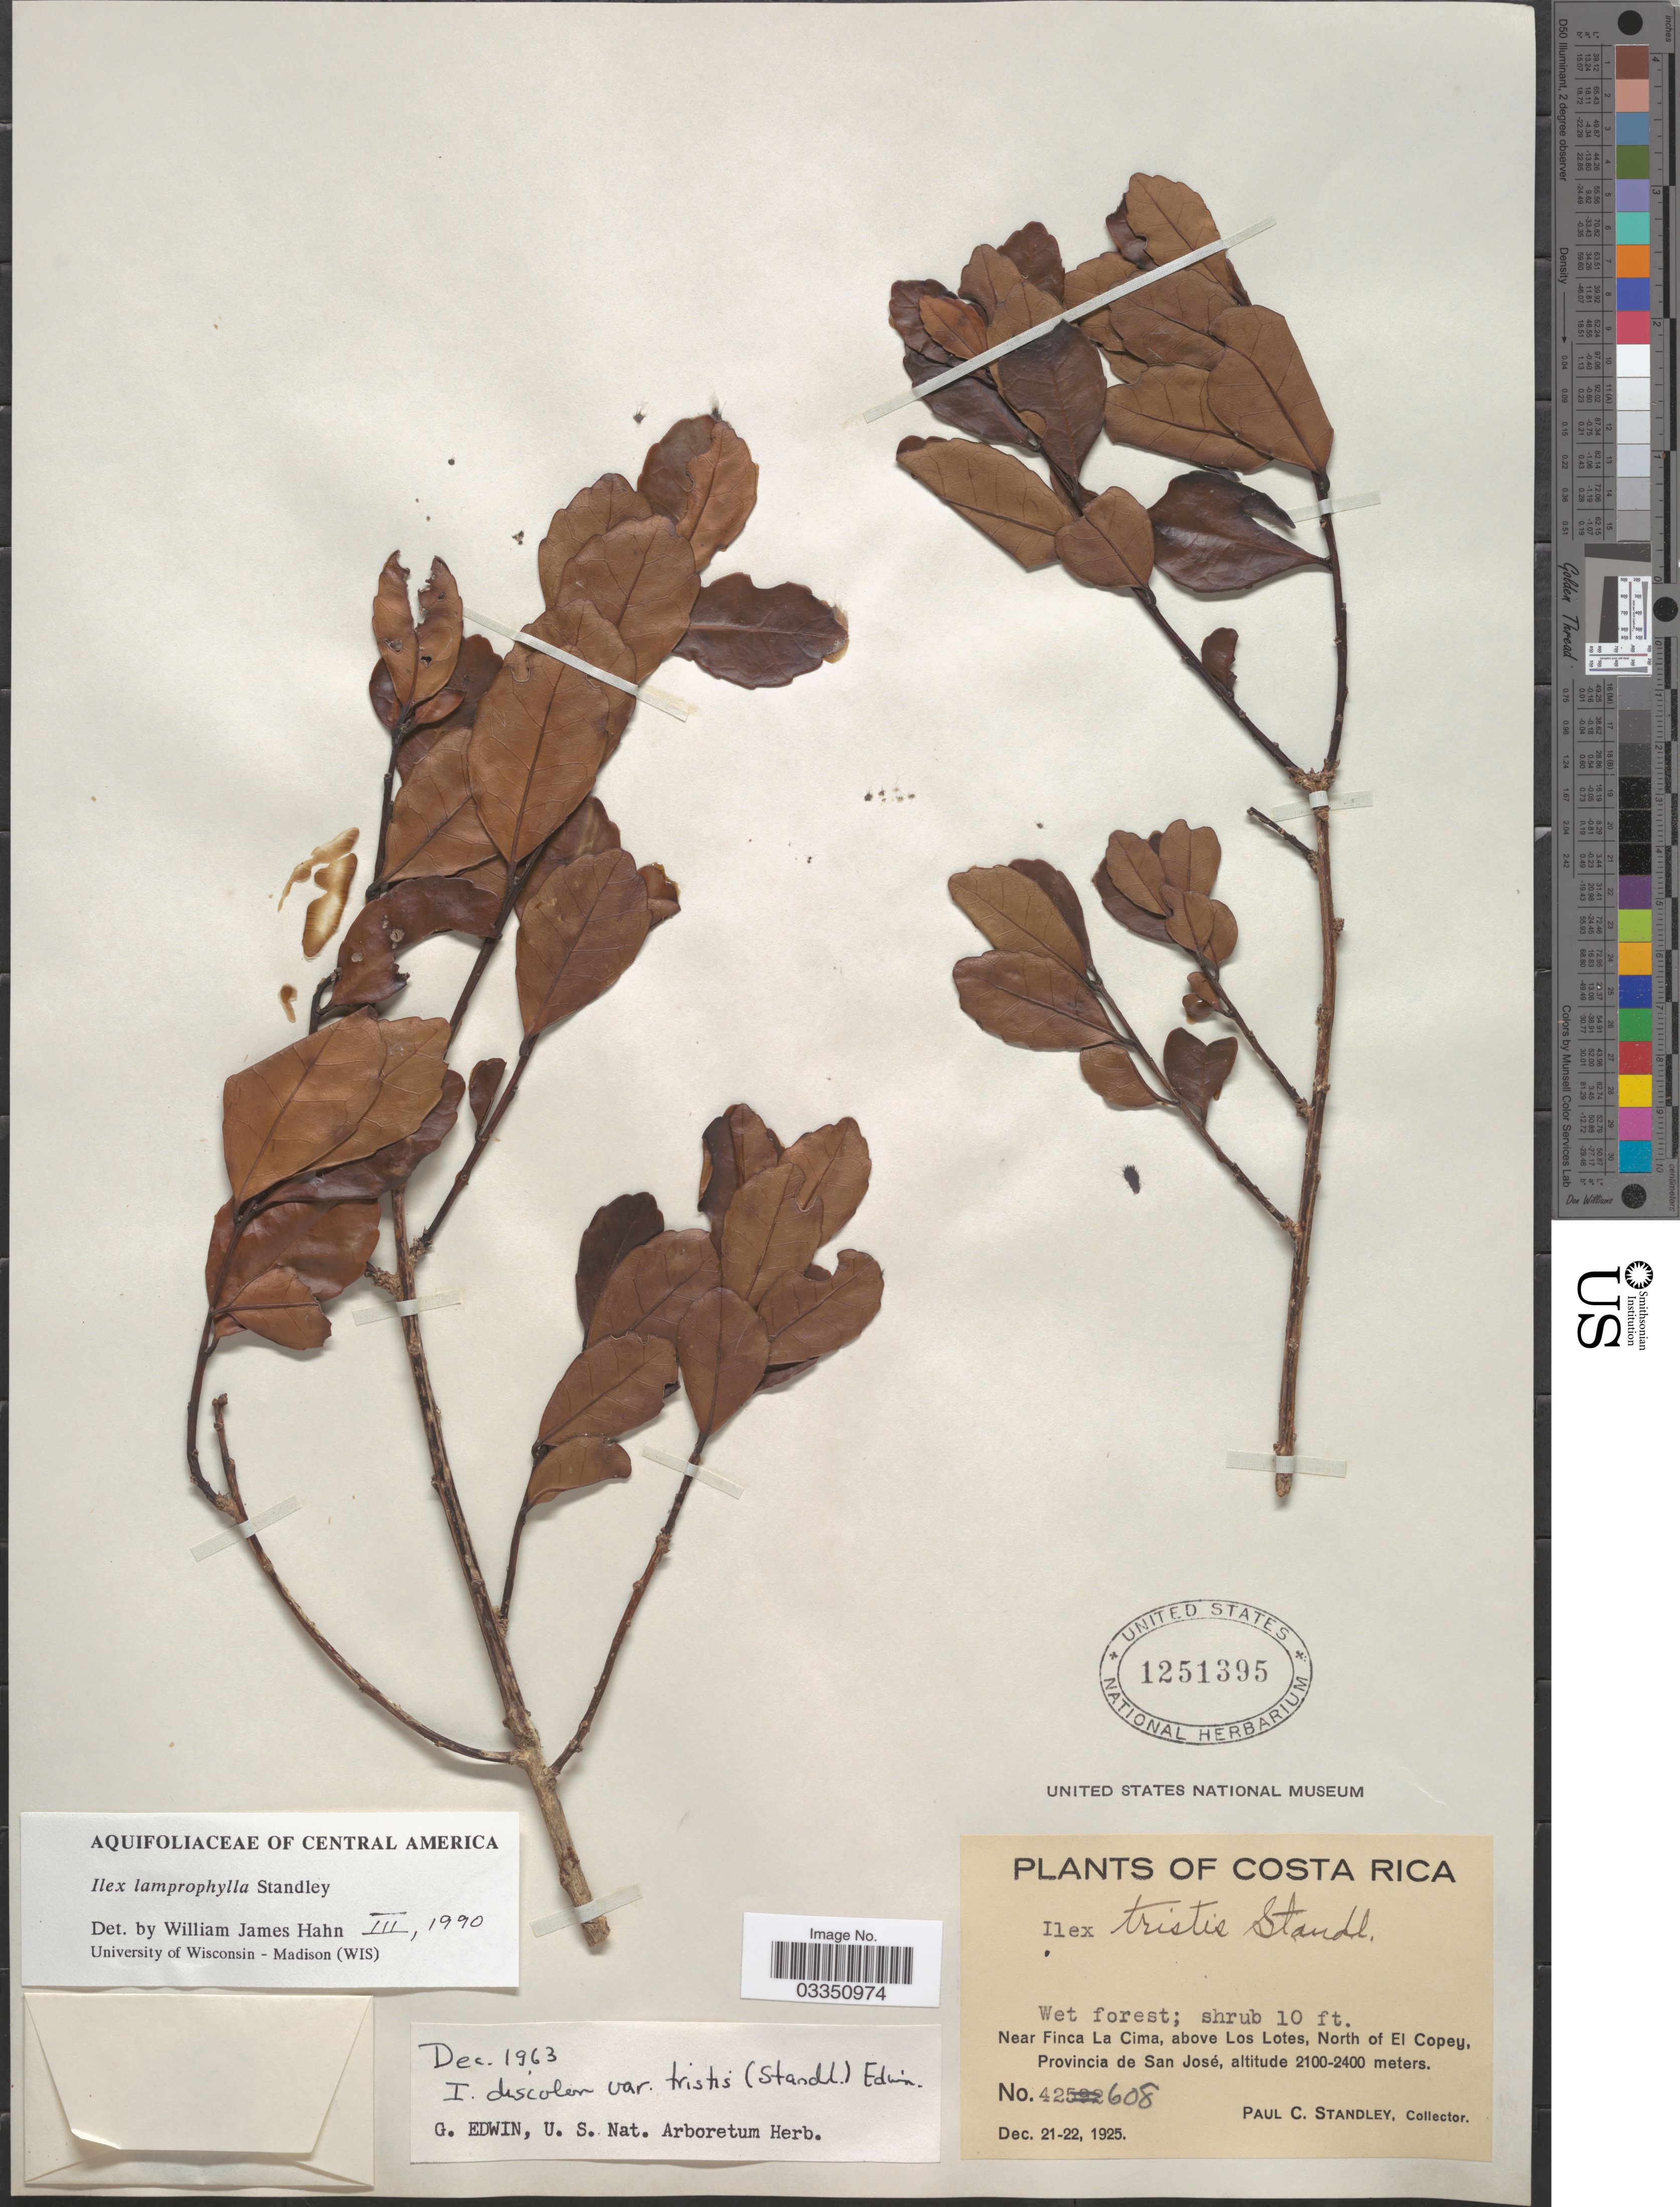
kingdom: Plantae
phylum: Tracheophyta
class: Magnoliopsida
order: Aquifoliales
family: Aquifoliaceae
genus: Ilex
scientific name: Ilex lamprophylla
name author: Standl.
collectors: P. C. Standley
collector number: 42608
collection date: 1925-12-21/1925-12-22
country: Costa Rica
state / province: San José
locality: Near Finca La Cima, above Los Lotes, North of El Copey.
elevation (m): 2100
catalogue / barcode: US 1251395